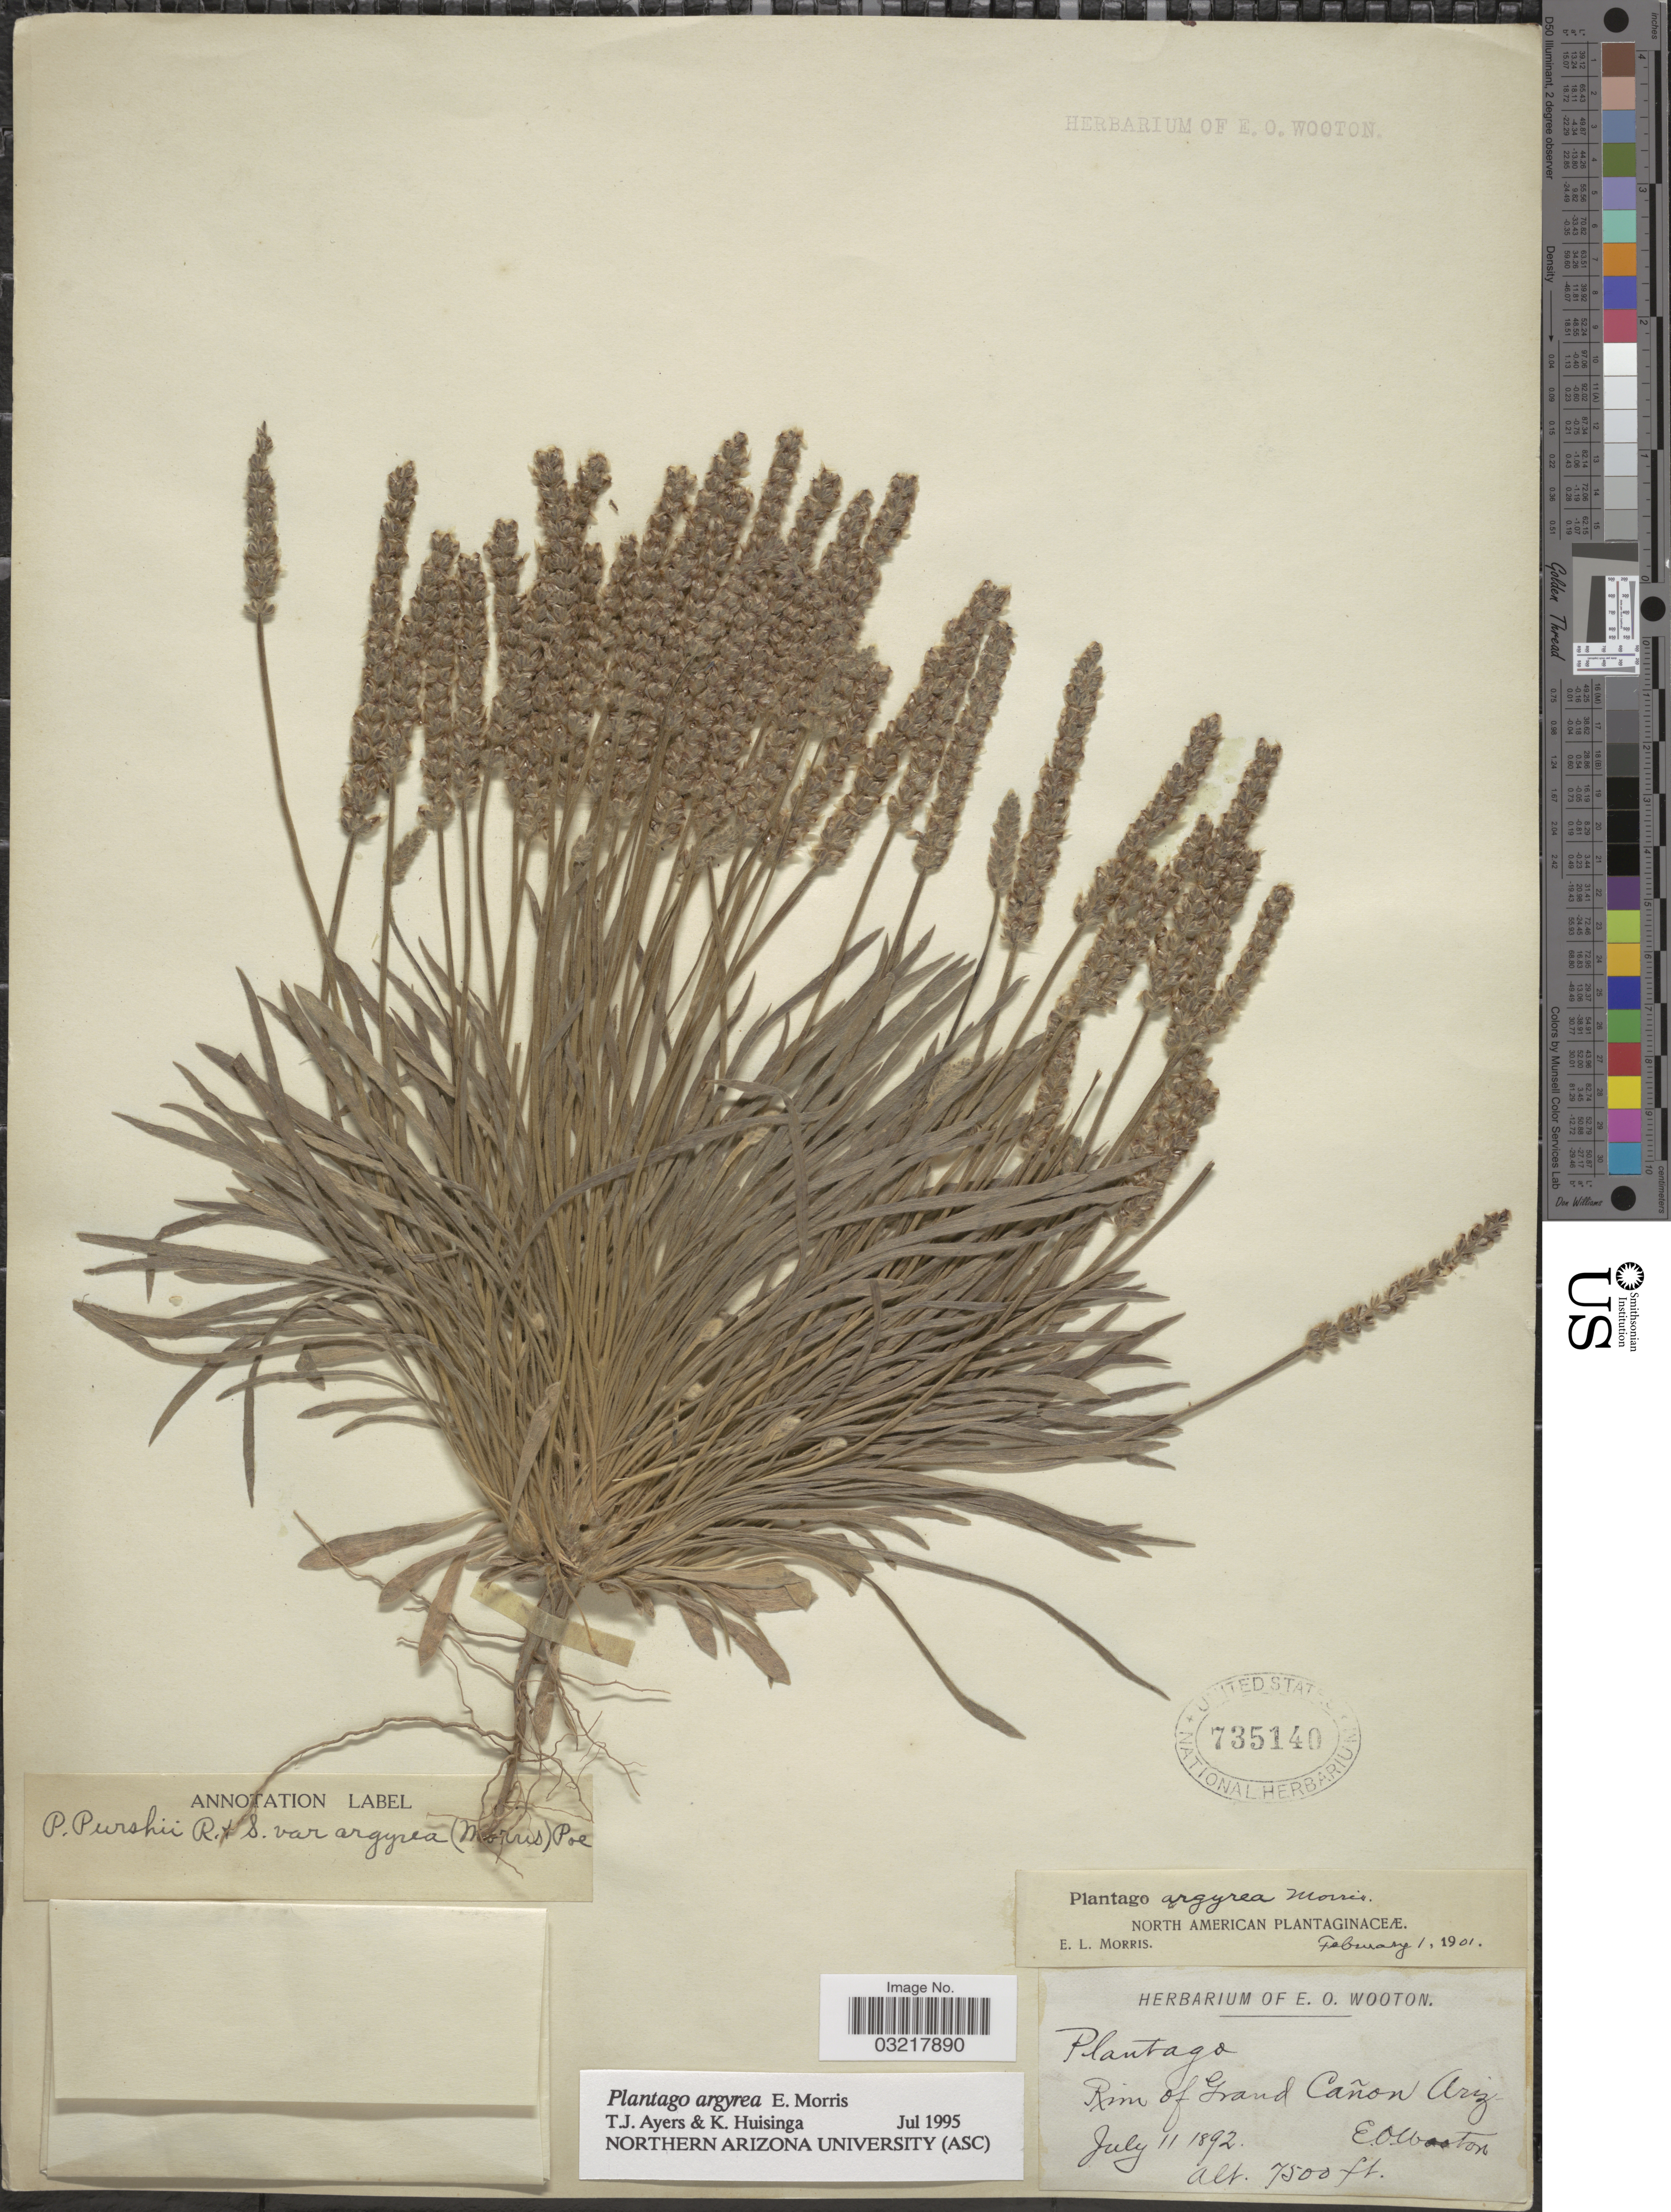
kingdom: Plantae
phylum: Tracheophyta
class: Magnoliopsida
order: Lamiales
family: Plantaginaceae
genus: Plantago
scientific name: Plantago argyrea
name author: E. Morris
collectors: E. O. Wooton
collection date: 1892-07-11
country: United States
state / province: Arizona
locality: Rim of Grand Cañon Ariz.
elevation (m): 2286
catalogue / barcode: US 735140